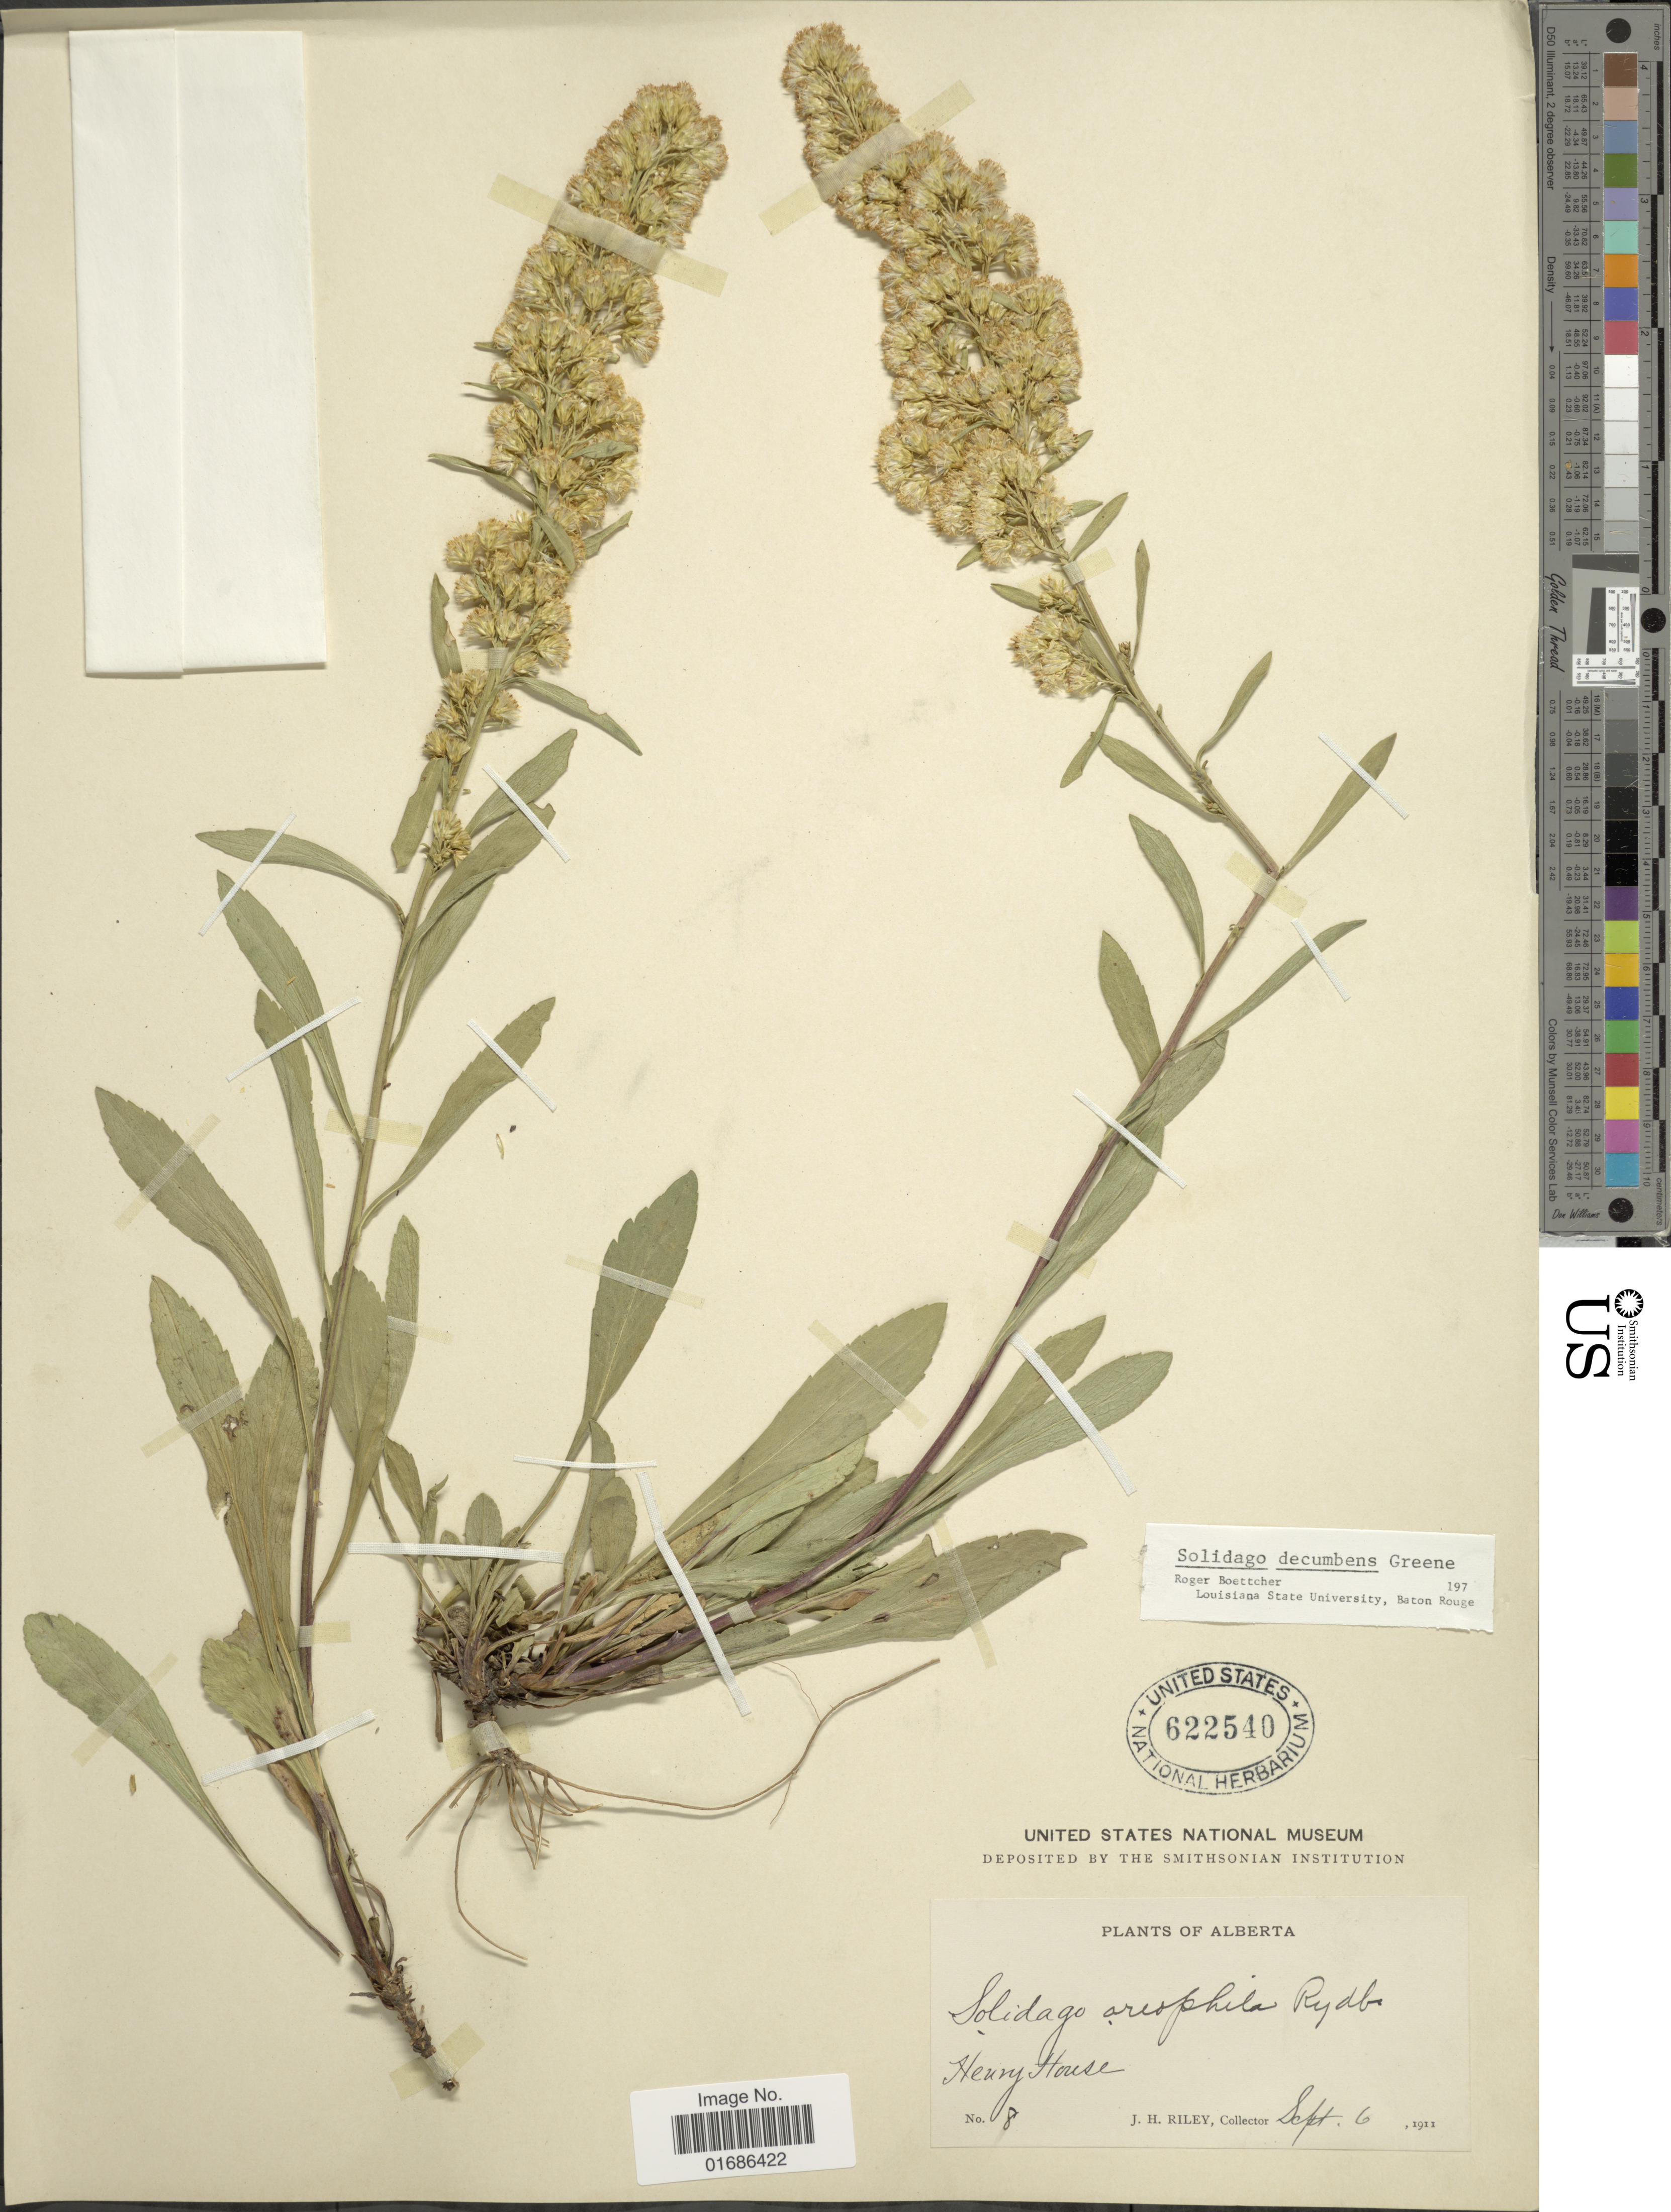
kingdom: Plantae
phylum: Tracheophyta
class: Magnoliopsida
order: Asterales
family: Asteraceae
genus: Solidago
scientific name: Solidago decumbens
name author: Greene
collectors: J. H. Riley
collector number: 8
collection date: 1911-09-06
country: Canada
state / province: Alberta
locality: Henny House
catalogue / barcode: US 622540